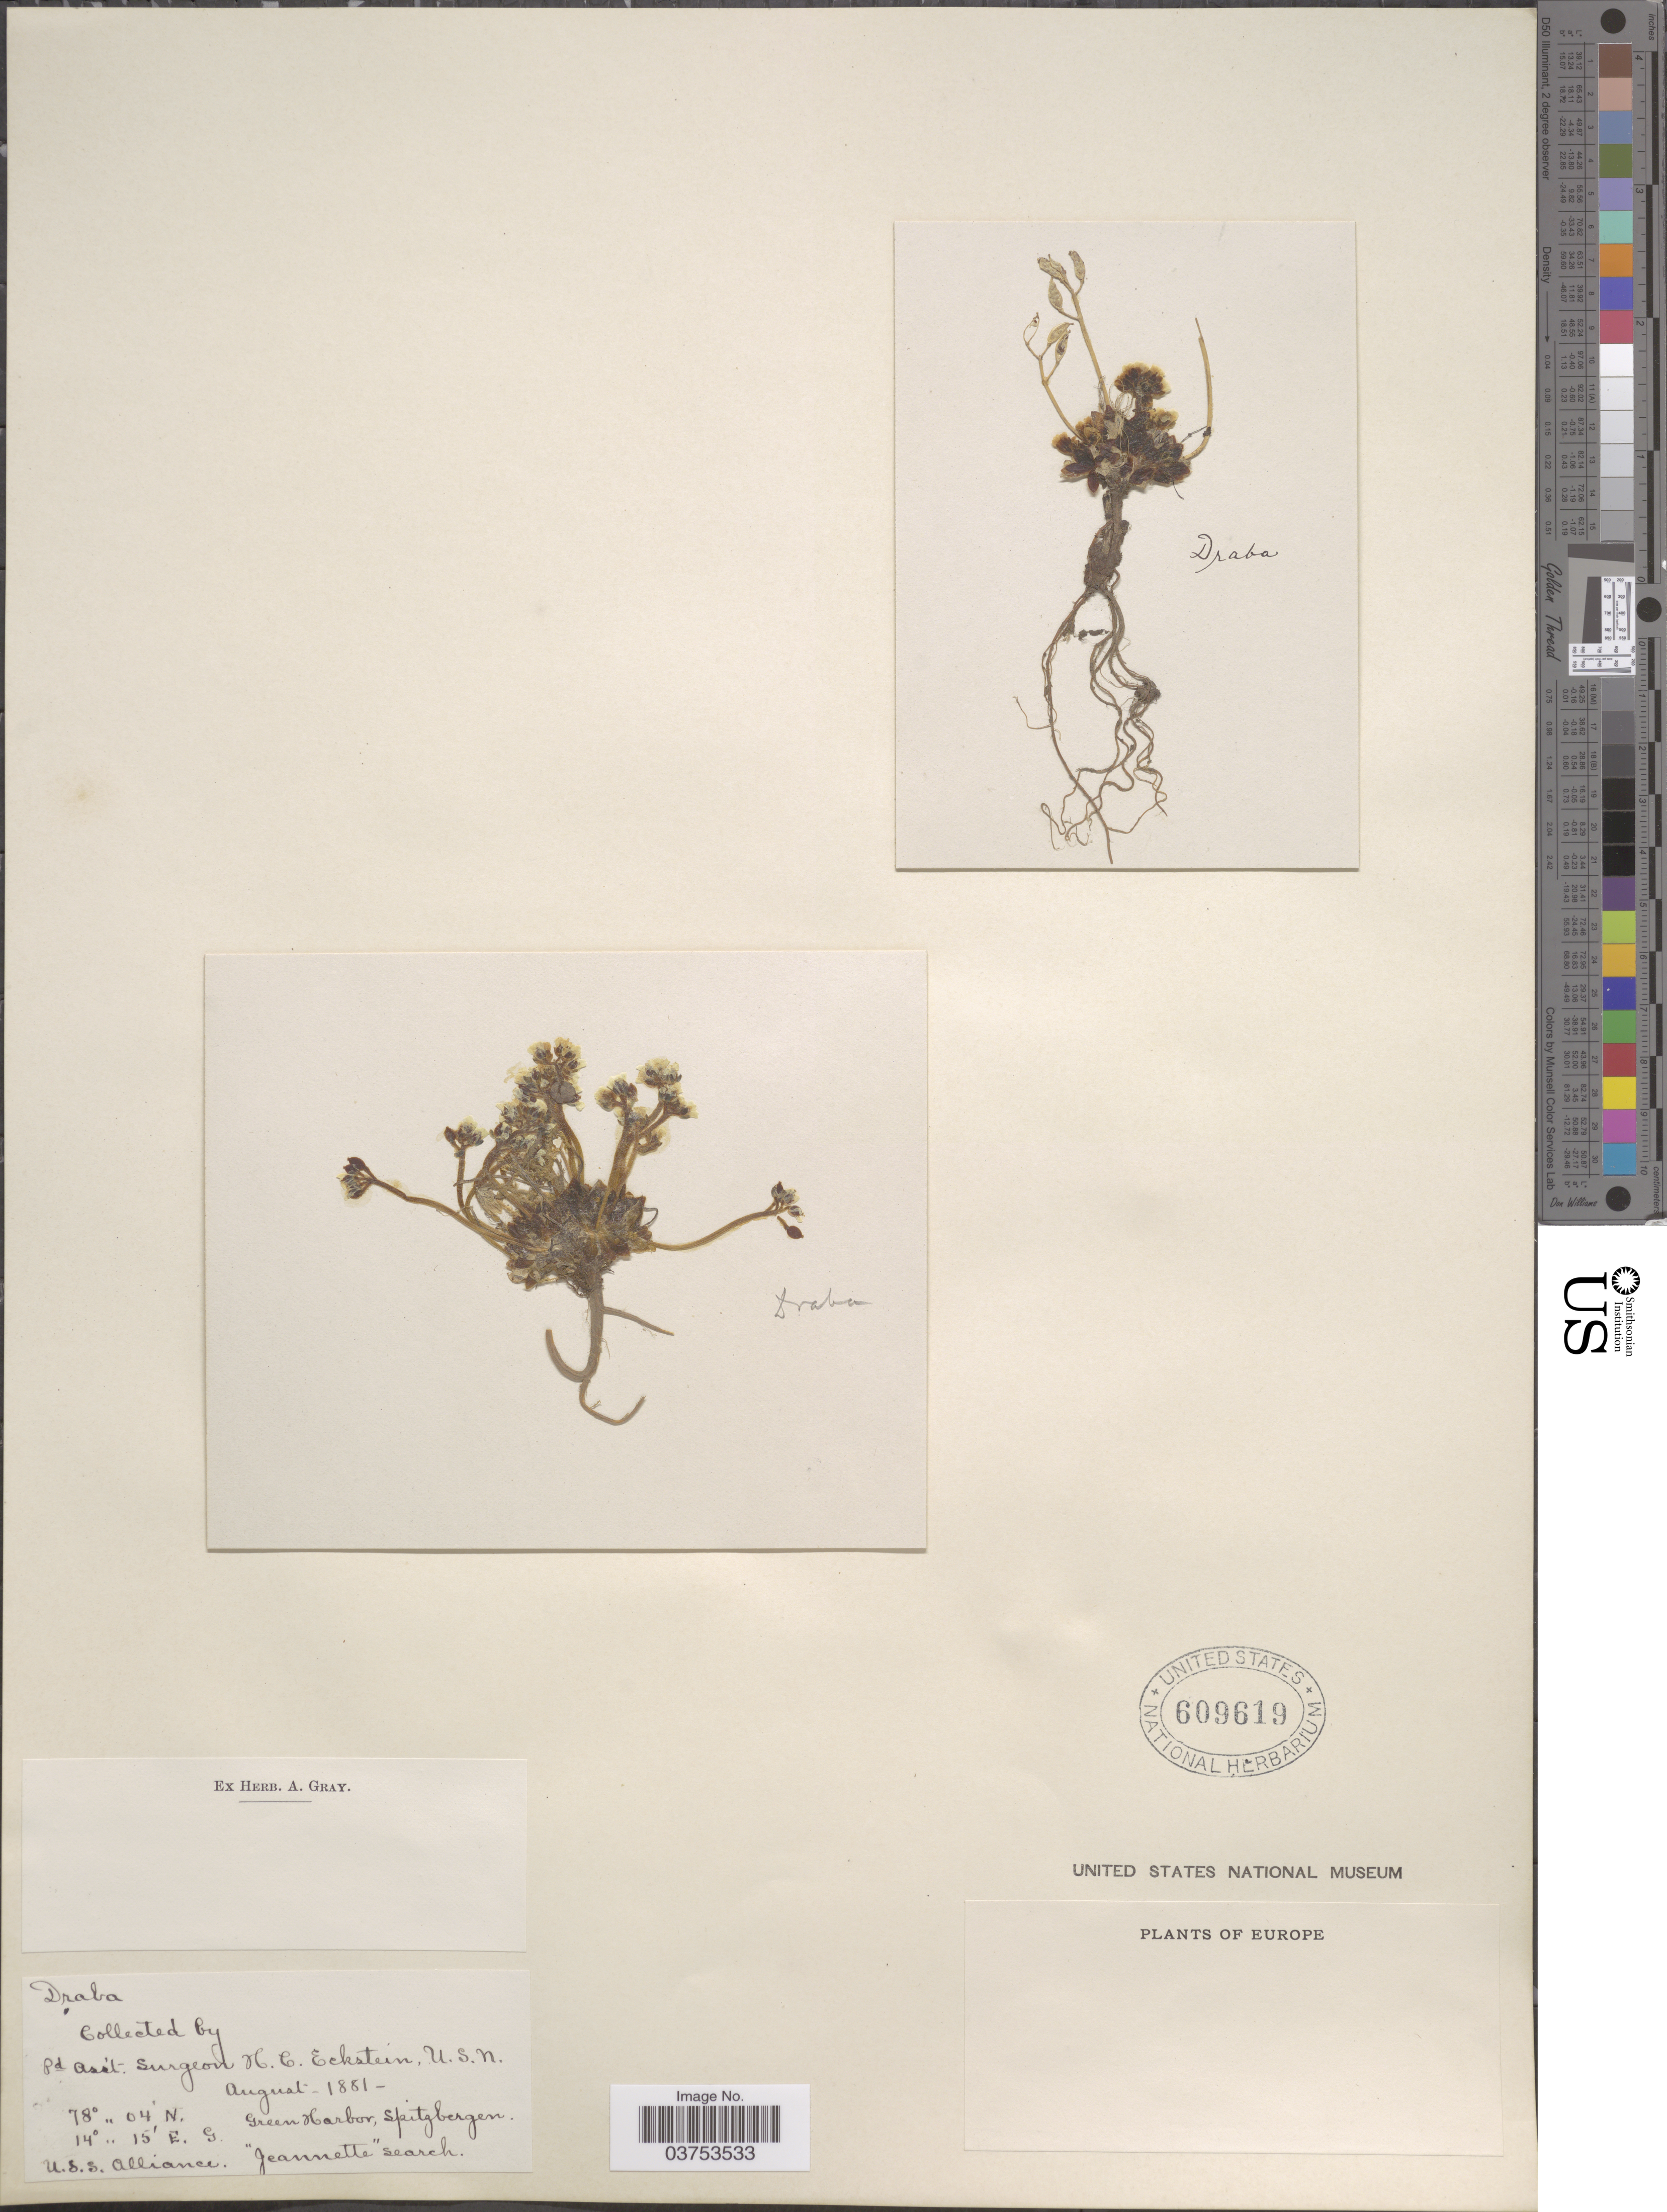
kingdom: Plantae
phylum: Tracheophyta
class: Magnoliopsida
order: Brassicales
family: Brassicaceae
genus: Draba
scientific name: Draba sp.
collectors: H. Eckstein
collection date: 1881-08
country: Norway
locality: Green Harbor, Spitzbergen. Europe.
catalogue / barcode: US 609619